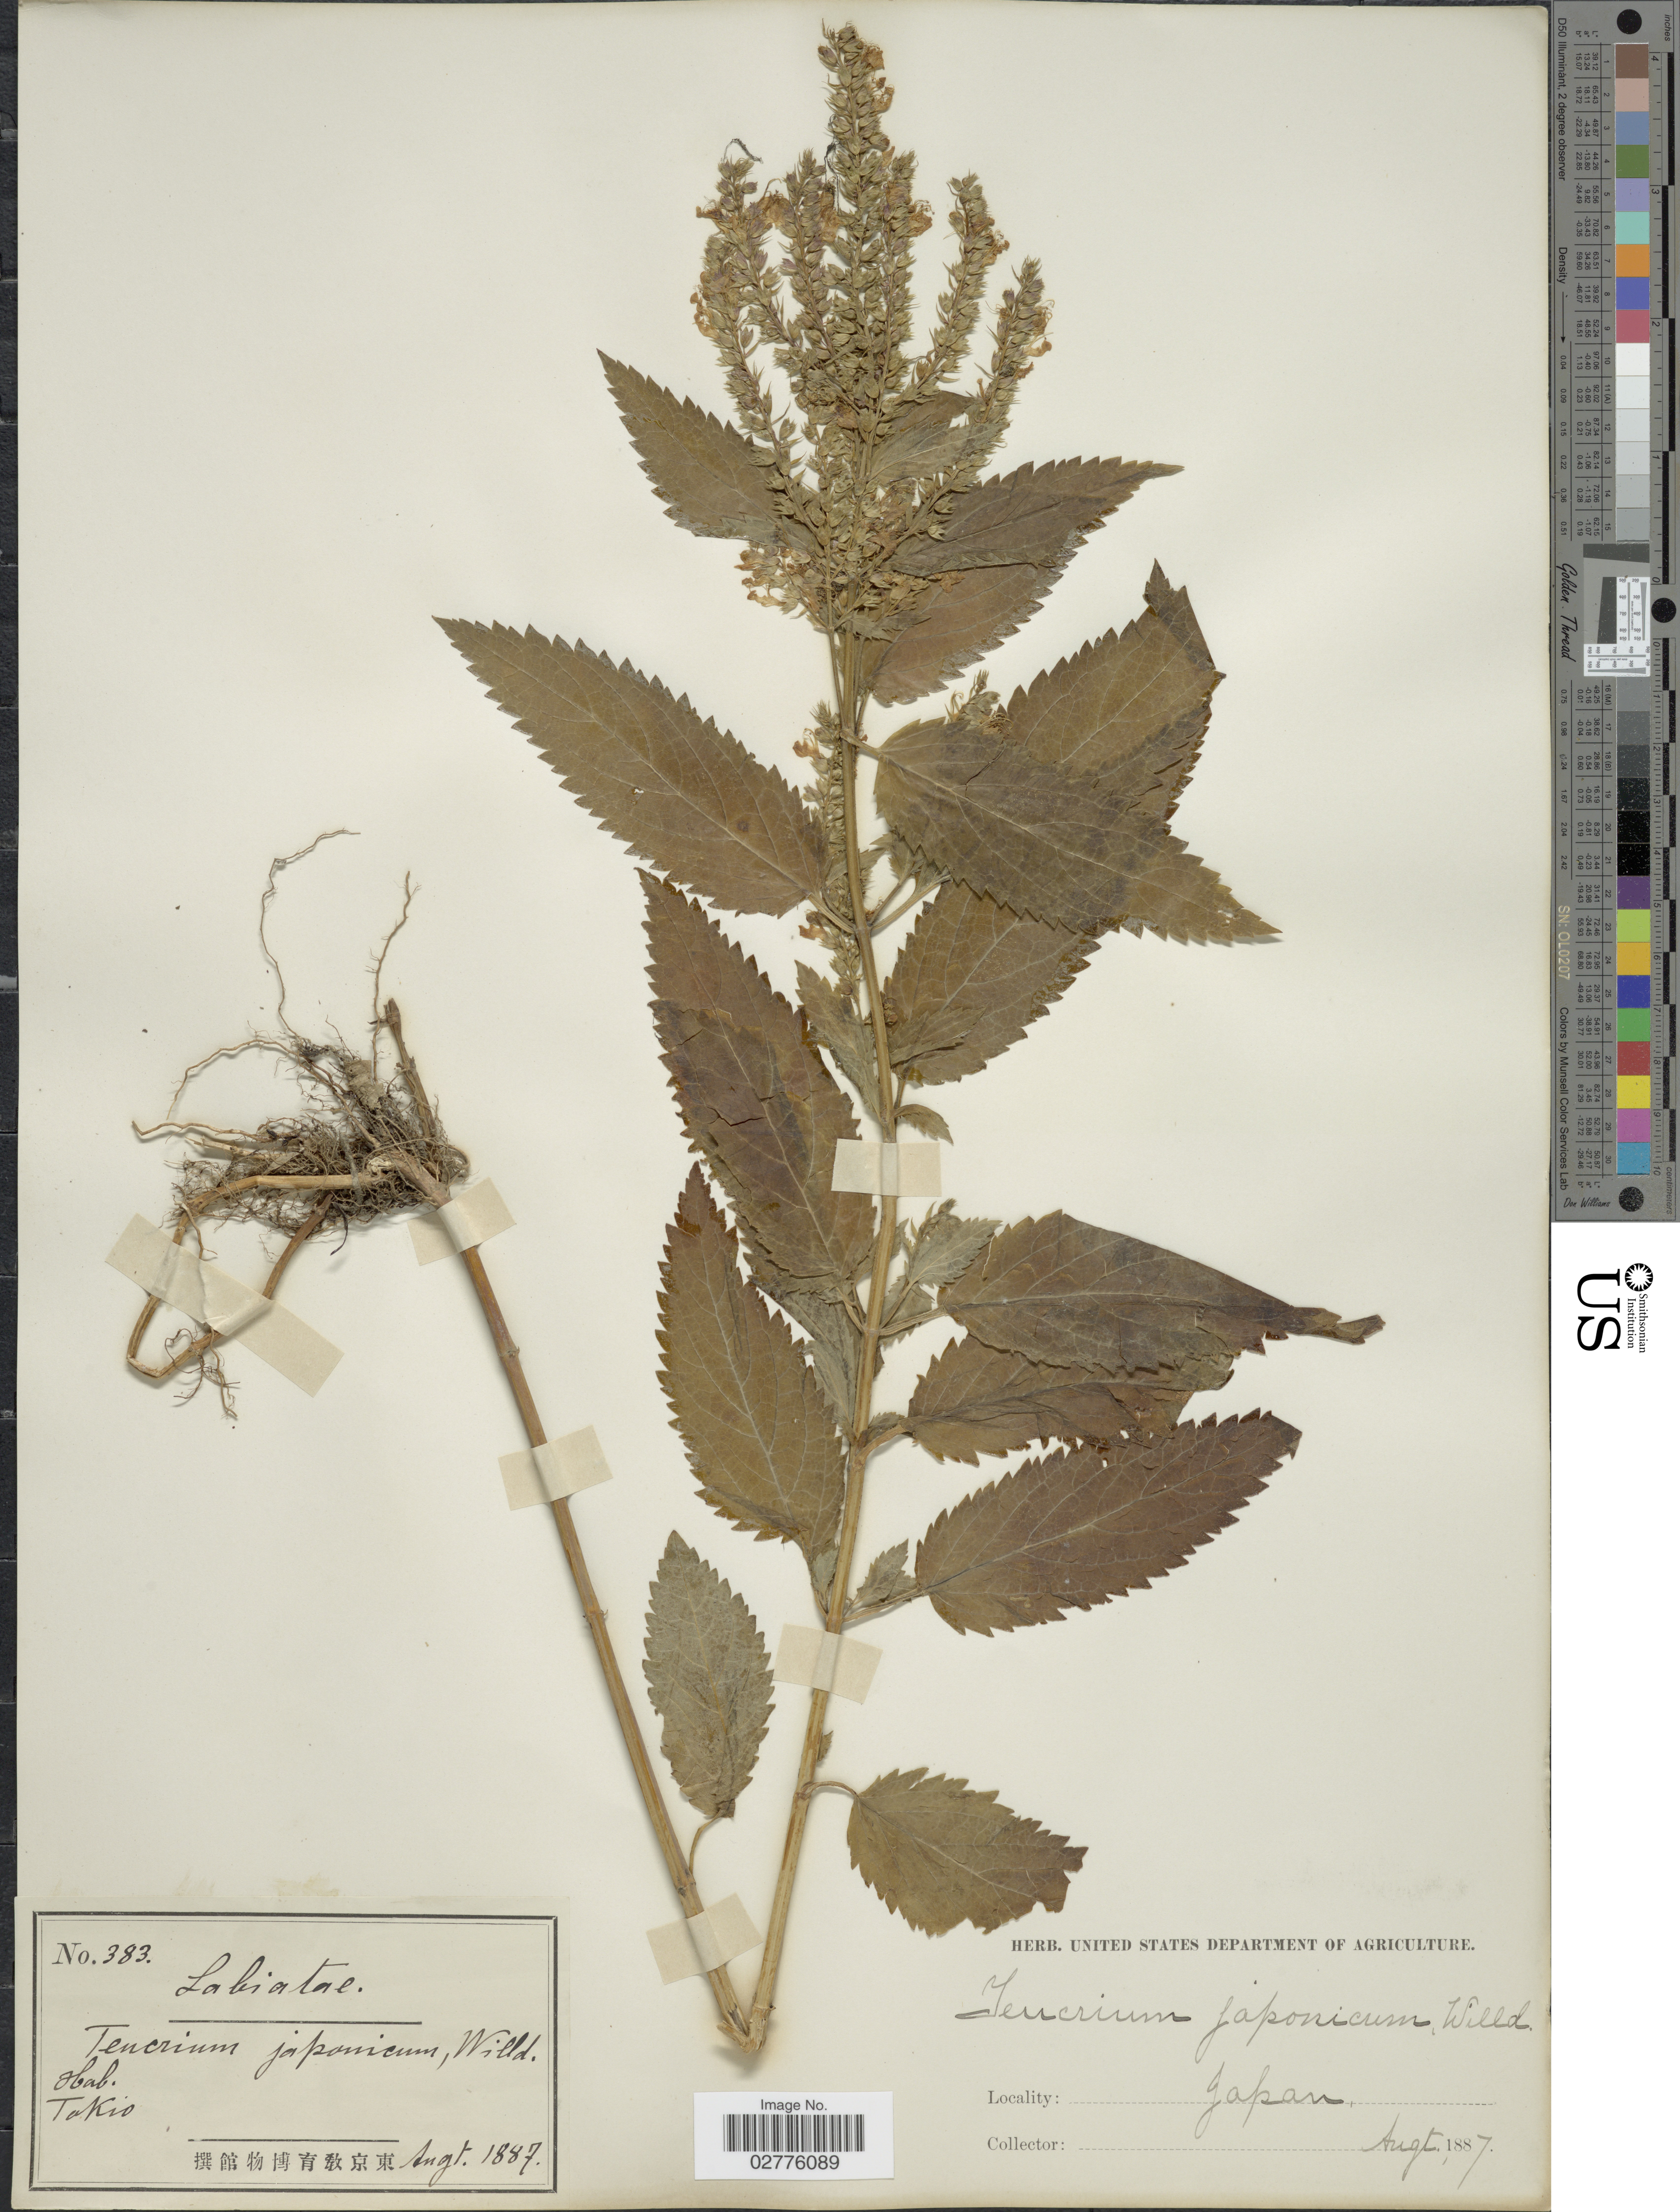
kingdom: Plantae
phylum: Tracheophyta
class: Magnoliopsida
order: Lamiales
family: Lamiaceae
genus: Teucrium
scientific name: Teucrium japonicum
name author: Houtt.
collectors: ex herb. U. S. Department of Agriculture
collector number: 383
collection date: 1887-08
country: Japan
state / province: Tokyo, Federal City of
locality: Tokio.